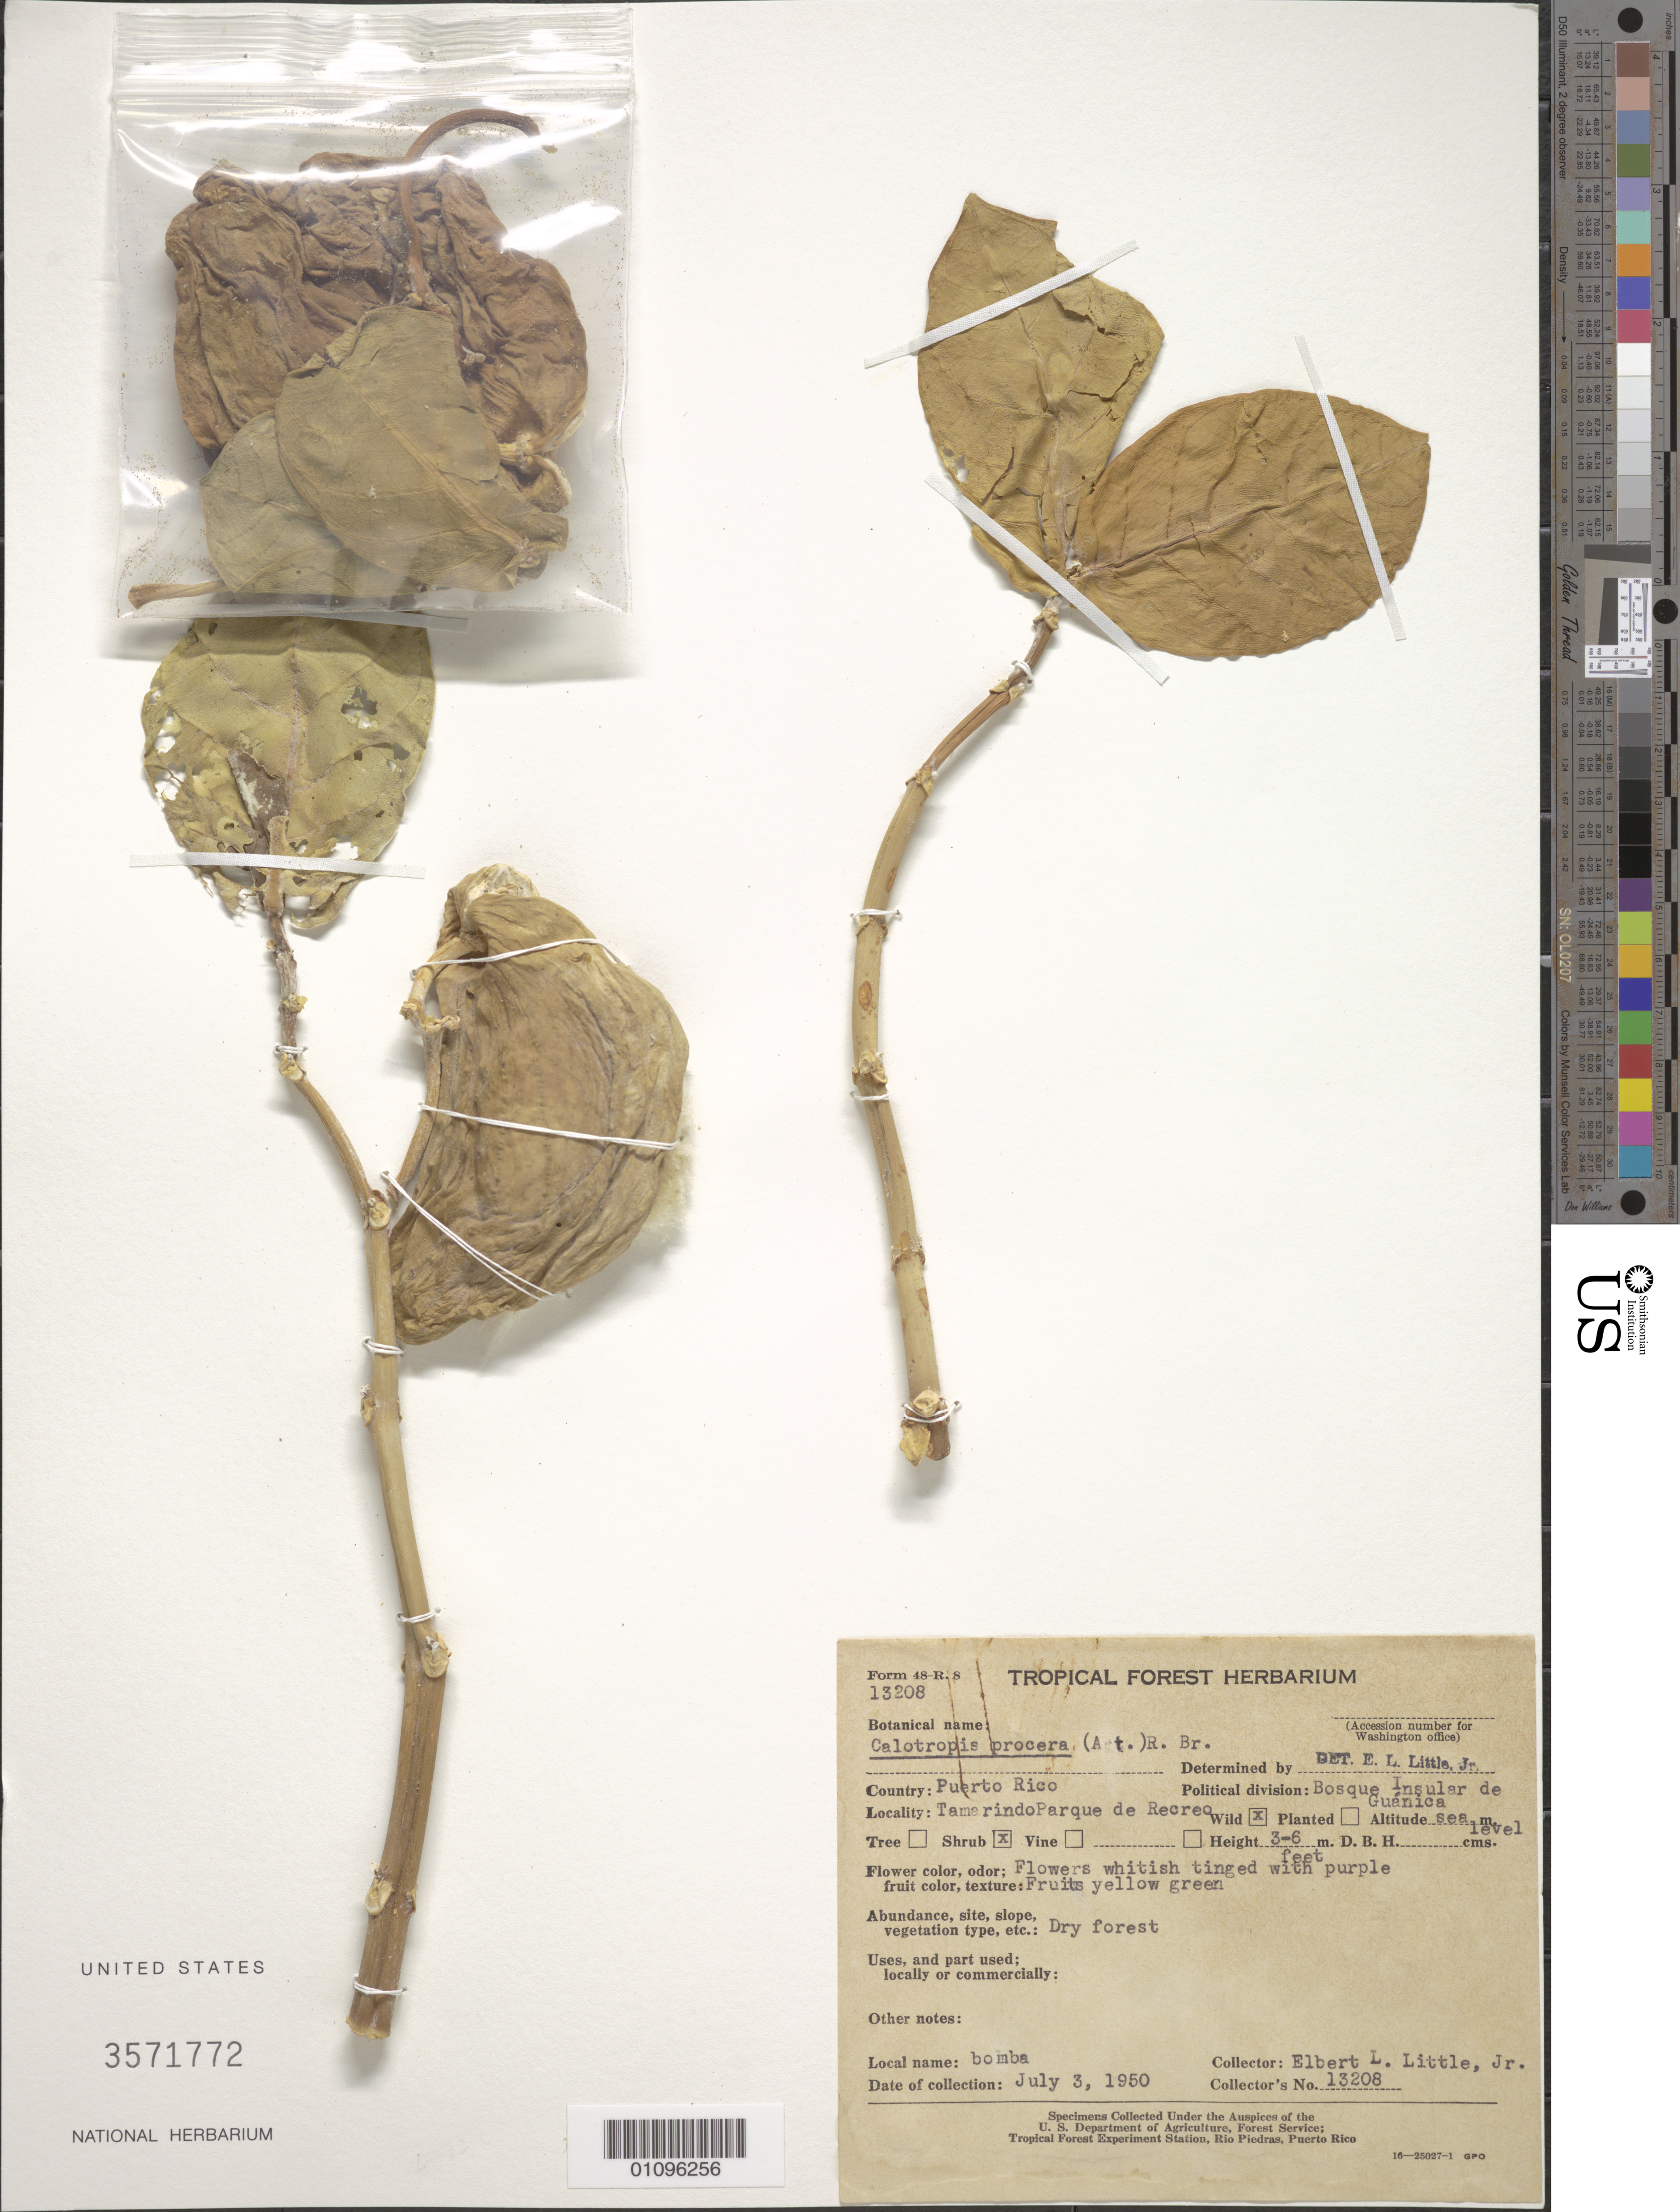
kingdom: Plantae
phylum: Tracheophyta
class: Magnoliopsida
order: Gentianales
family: Apocynaceae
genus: Calotropis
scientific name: Calotropis procera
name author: (Aiton) W.T. Aiton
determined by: Little, Elbert L., Jr., (FSSR), United States Department of Agriculture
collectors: E. L. Little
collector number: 13208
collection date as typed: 03 Jul 1950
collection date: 1950-07-03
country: Puerto Rico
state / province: Guánica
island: Puerto Rico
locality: Bosque Insular de Guánica, Tamarindo Parque de Recreo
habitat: Dry forest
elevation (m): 0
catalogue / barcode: US 3571772